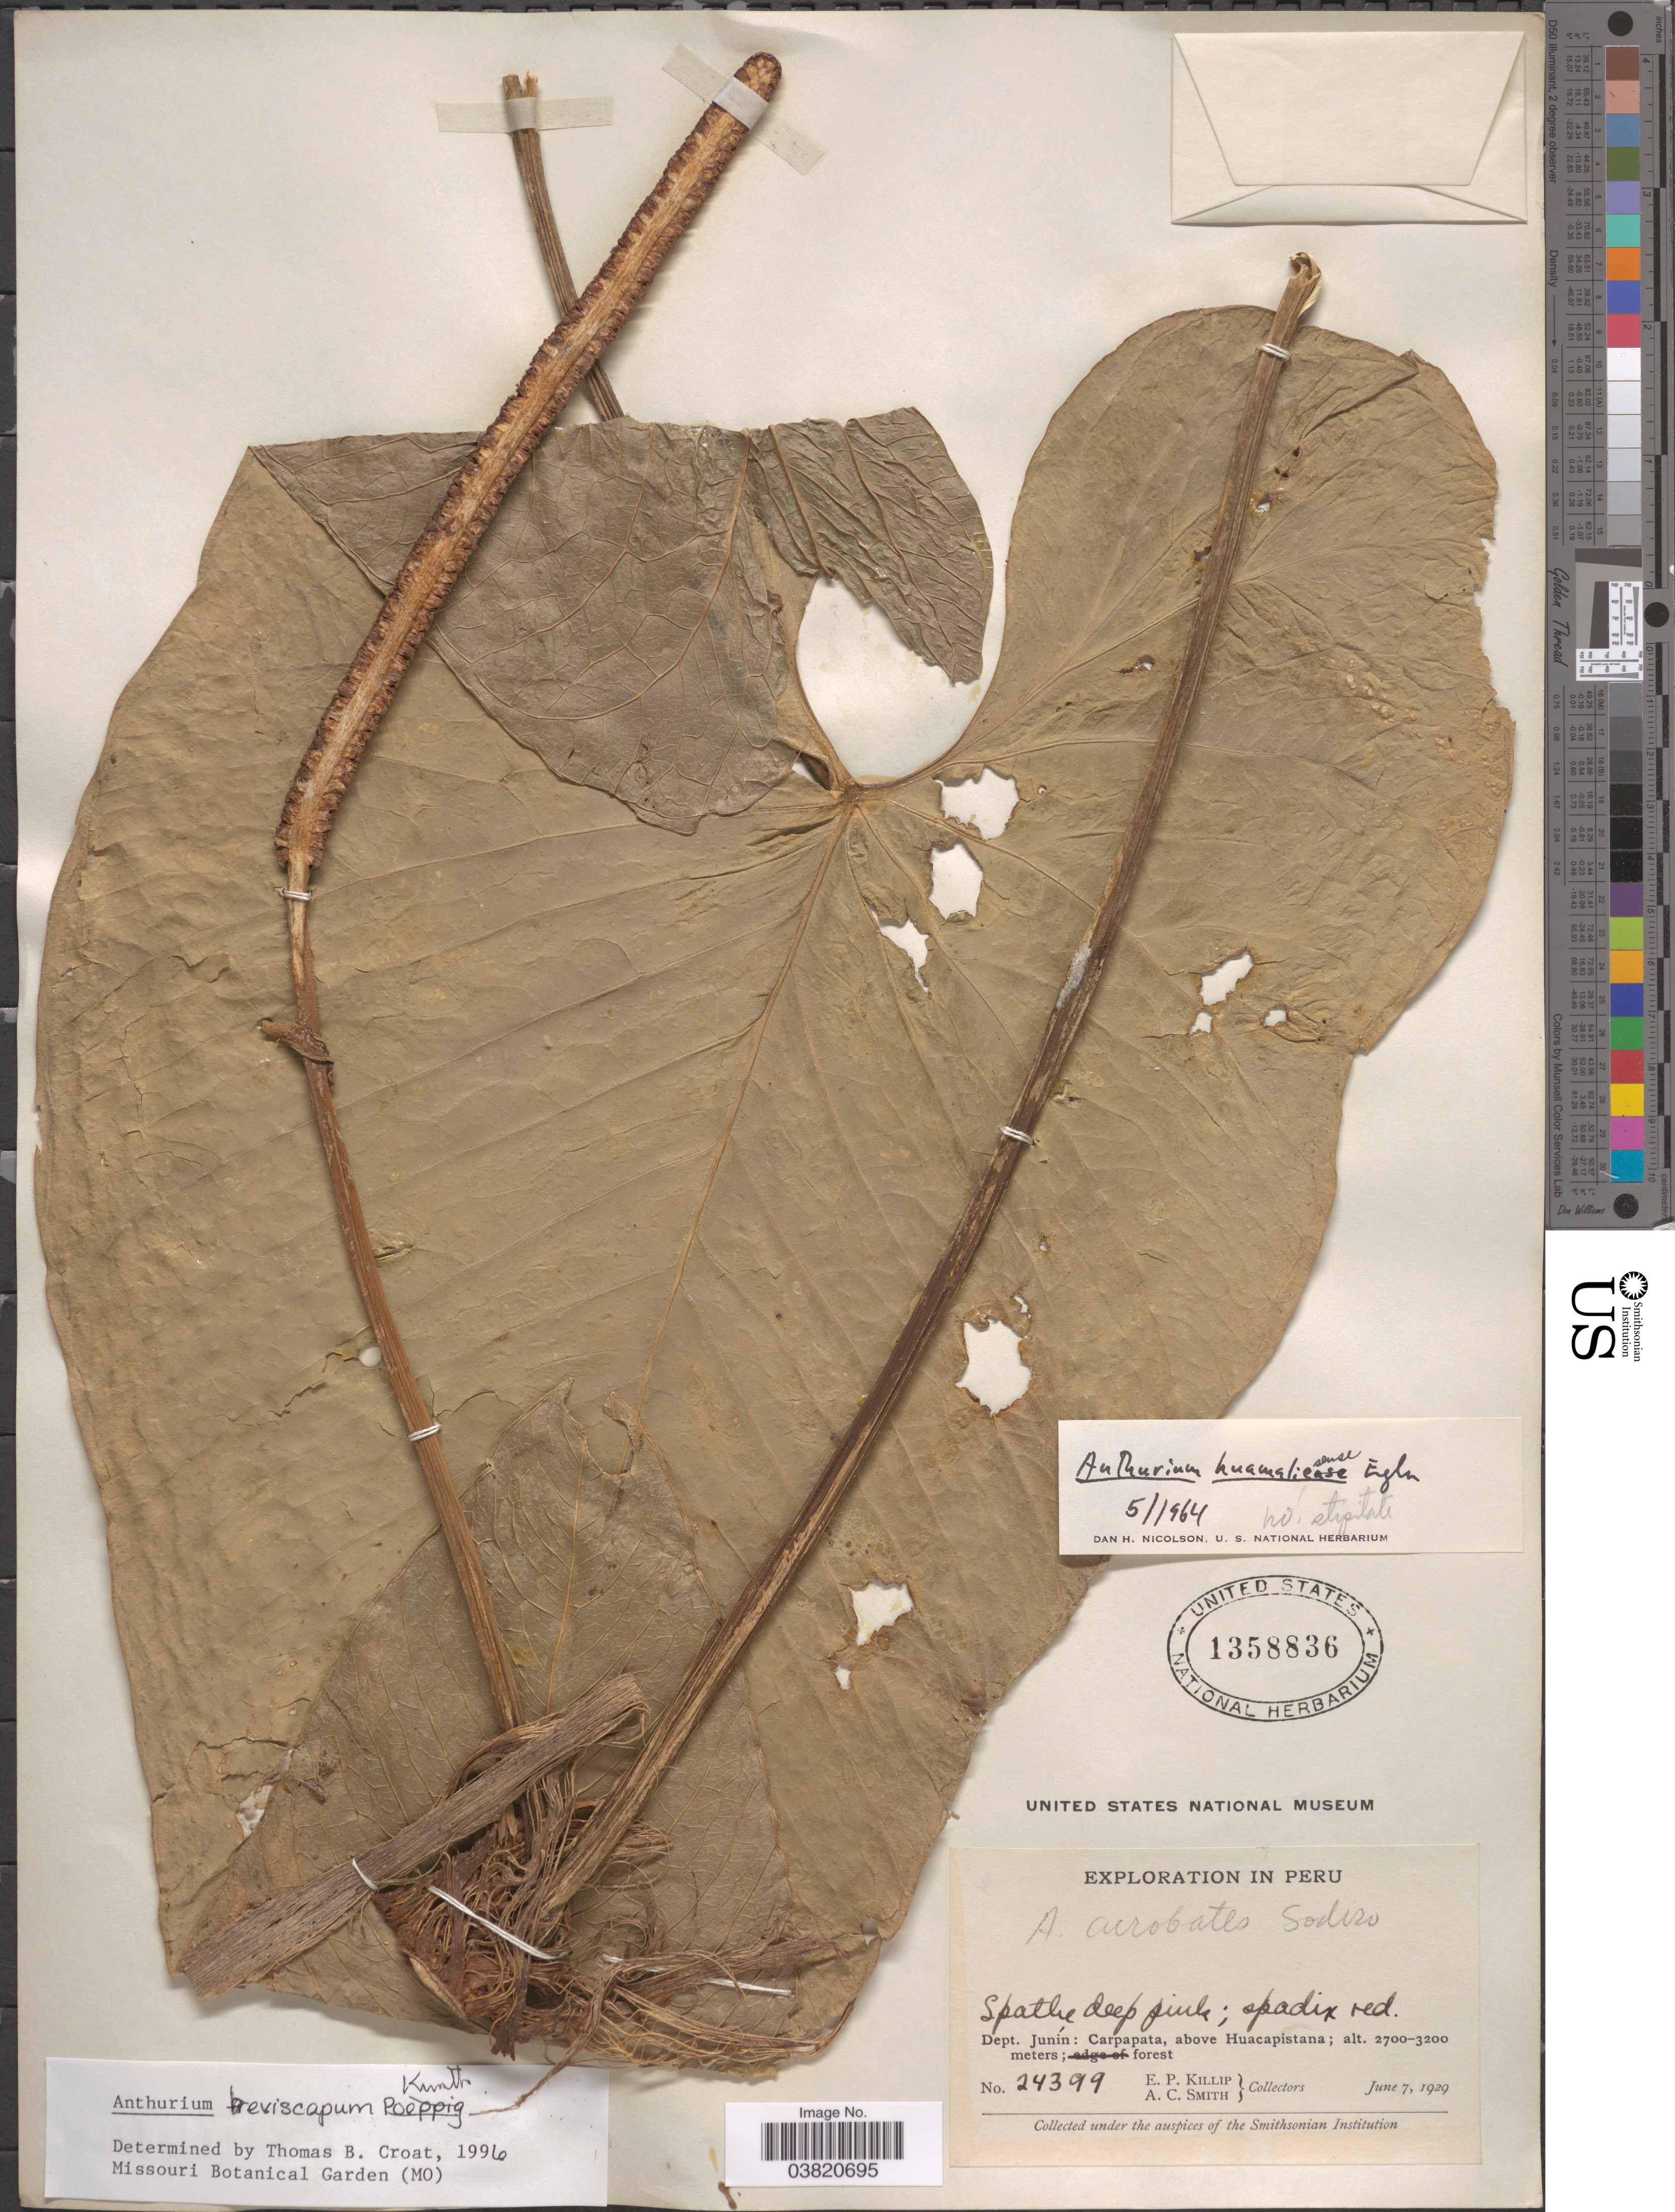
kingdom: Plantae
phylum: Tracheophyta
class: Liliopsida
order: Alismatales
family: Araceae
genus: Anthurium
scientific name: Anthurium breviscapum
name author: Kunth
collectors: E. P. Killip & A. C. Smith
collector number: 24399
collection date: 1929-06-07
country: Peru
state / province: Junín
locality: Dept. Junín: Carpapata, above Huacapistana.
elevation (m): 2700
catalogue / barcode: US 1358836